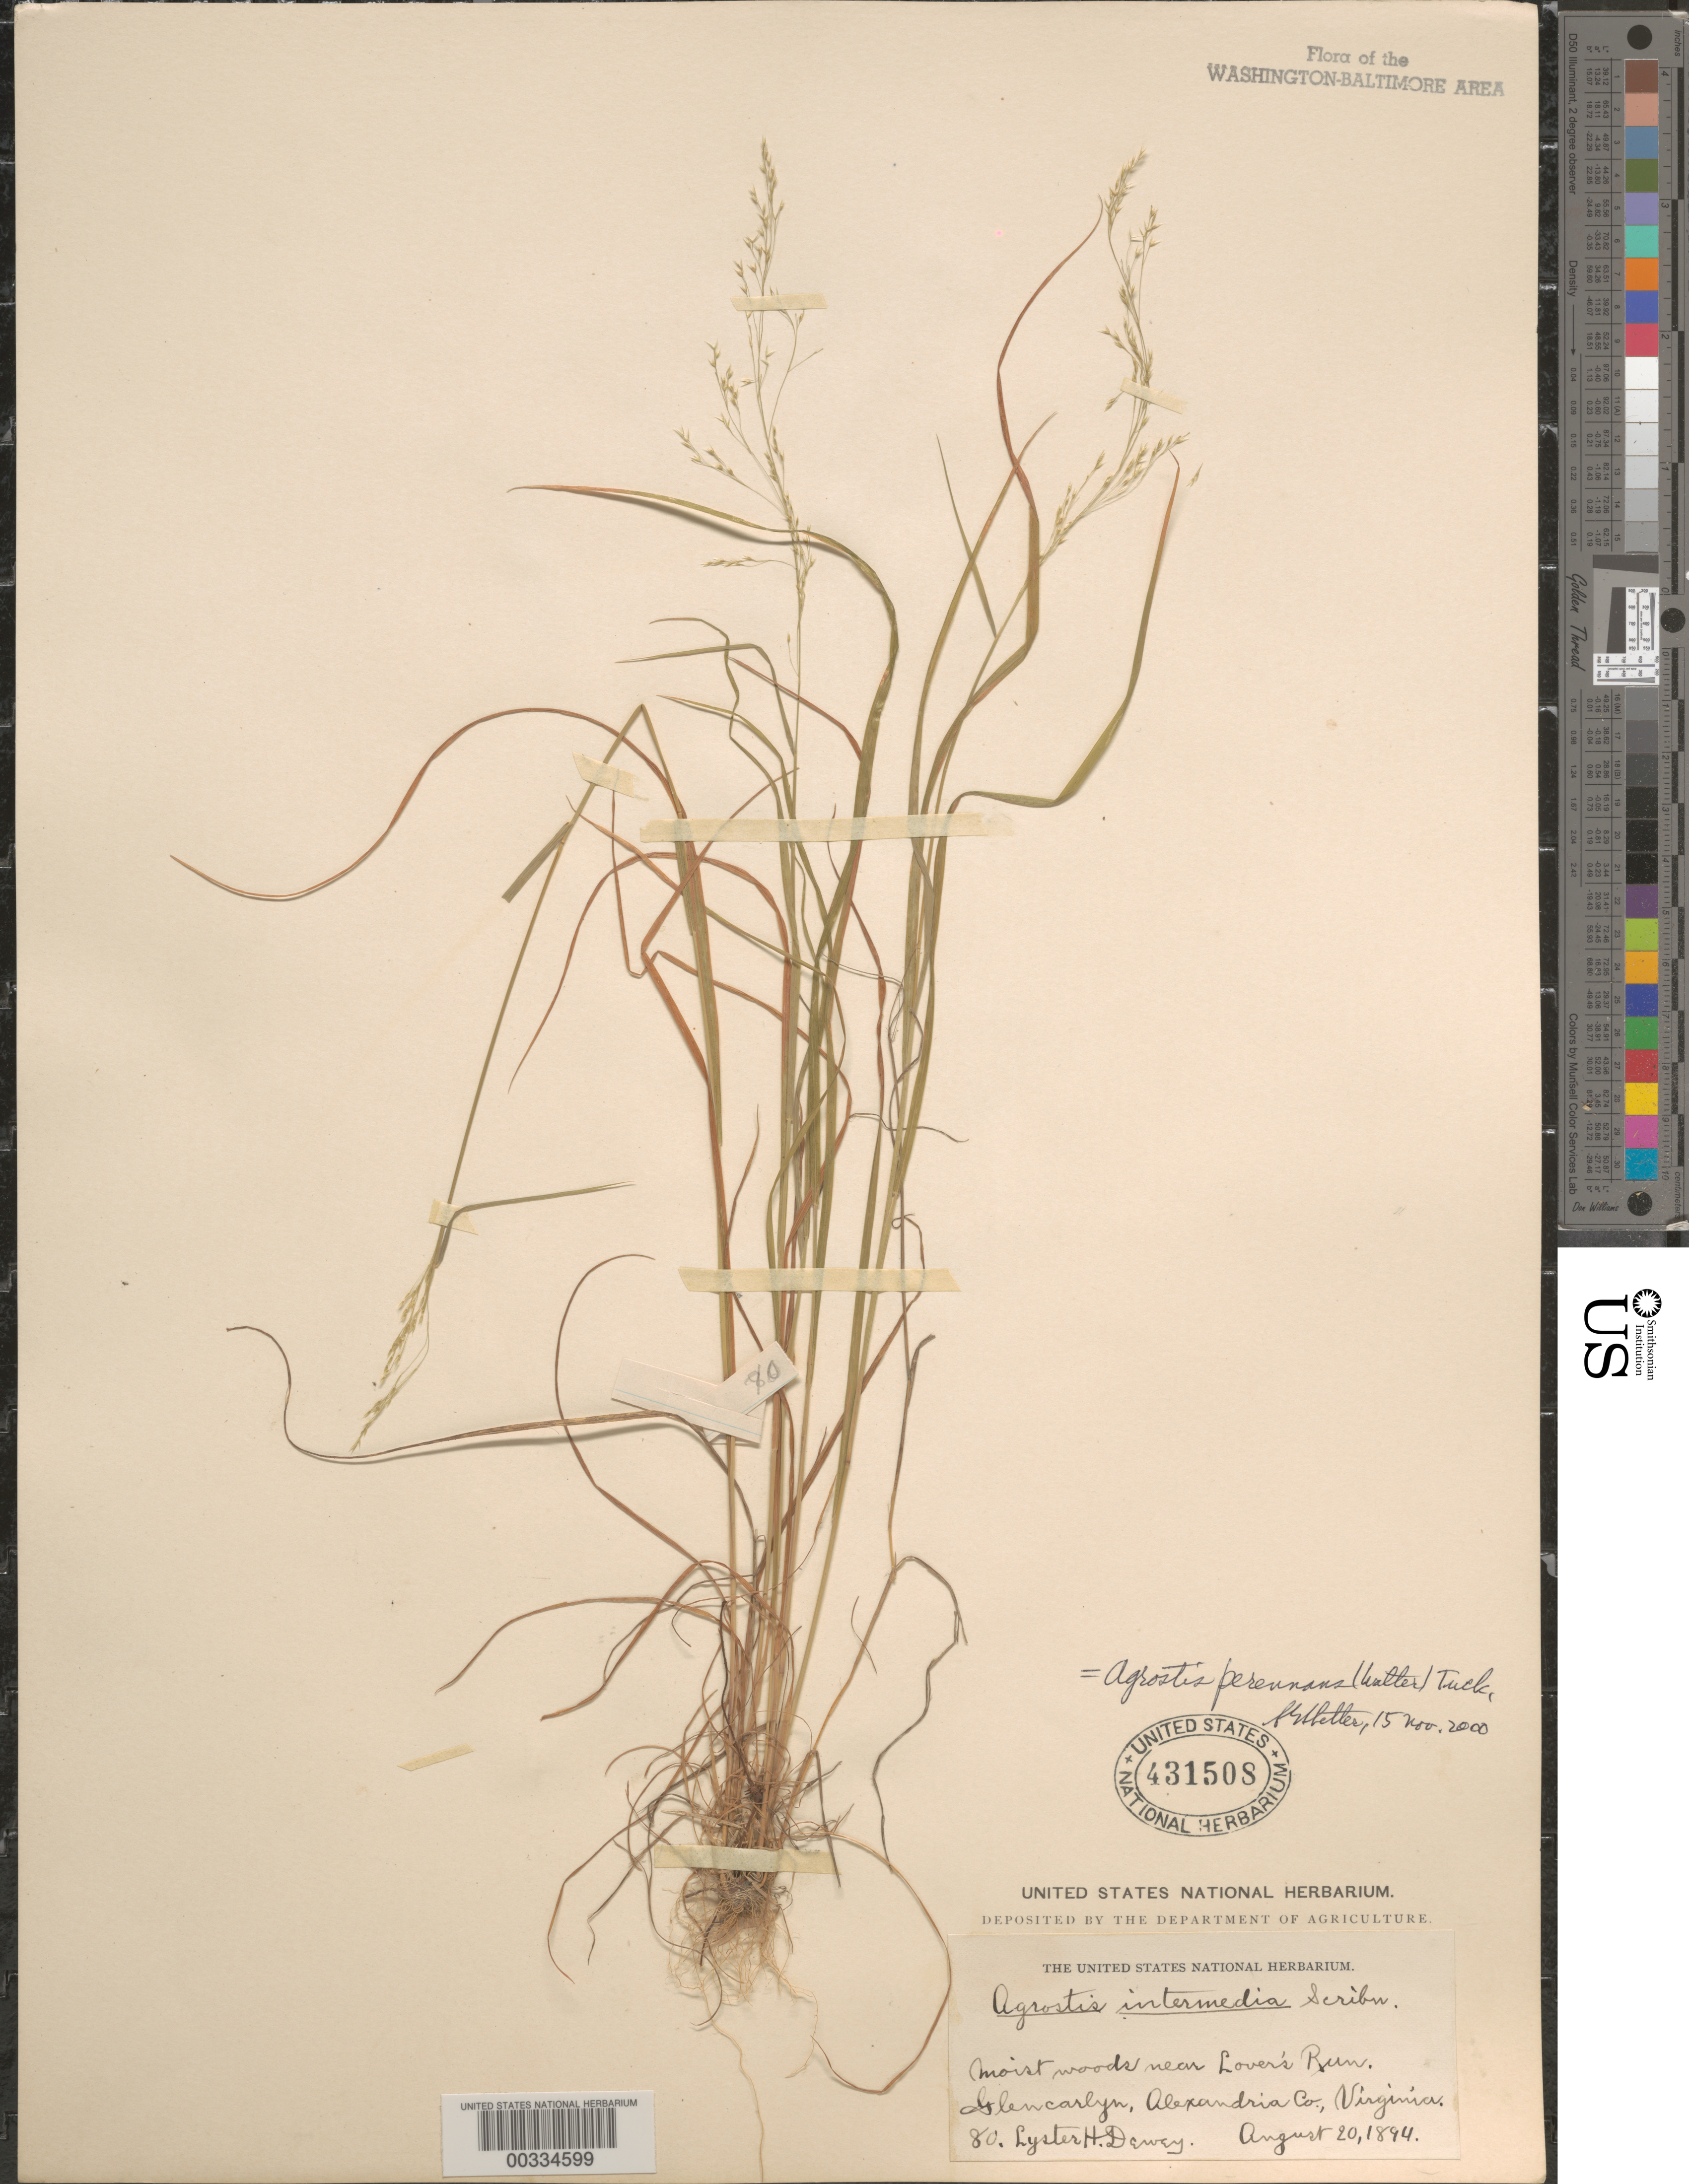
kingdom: Plantae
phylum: Tracheophyta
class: Liliopsida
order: Poales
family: Poaceae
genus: Agrostis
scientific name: Agrostis perennans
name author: (Walter) Tuck.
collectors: L. H. Dewey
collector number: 80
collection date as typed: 20 Aug 1894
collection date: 1894-08-20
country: United States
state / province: Virginia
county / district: Arlington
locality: Lovers Run vicinity, Glencarlyn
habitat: Moist woods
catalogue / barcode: US 431508